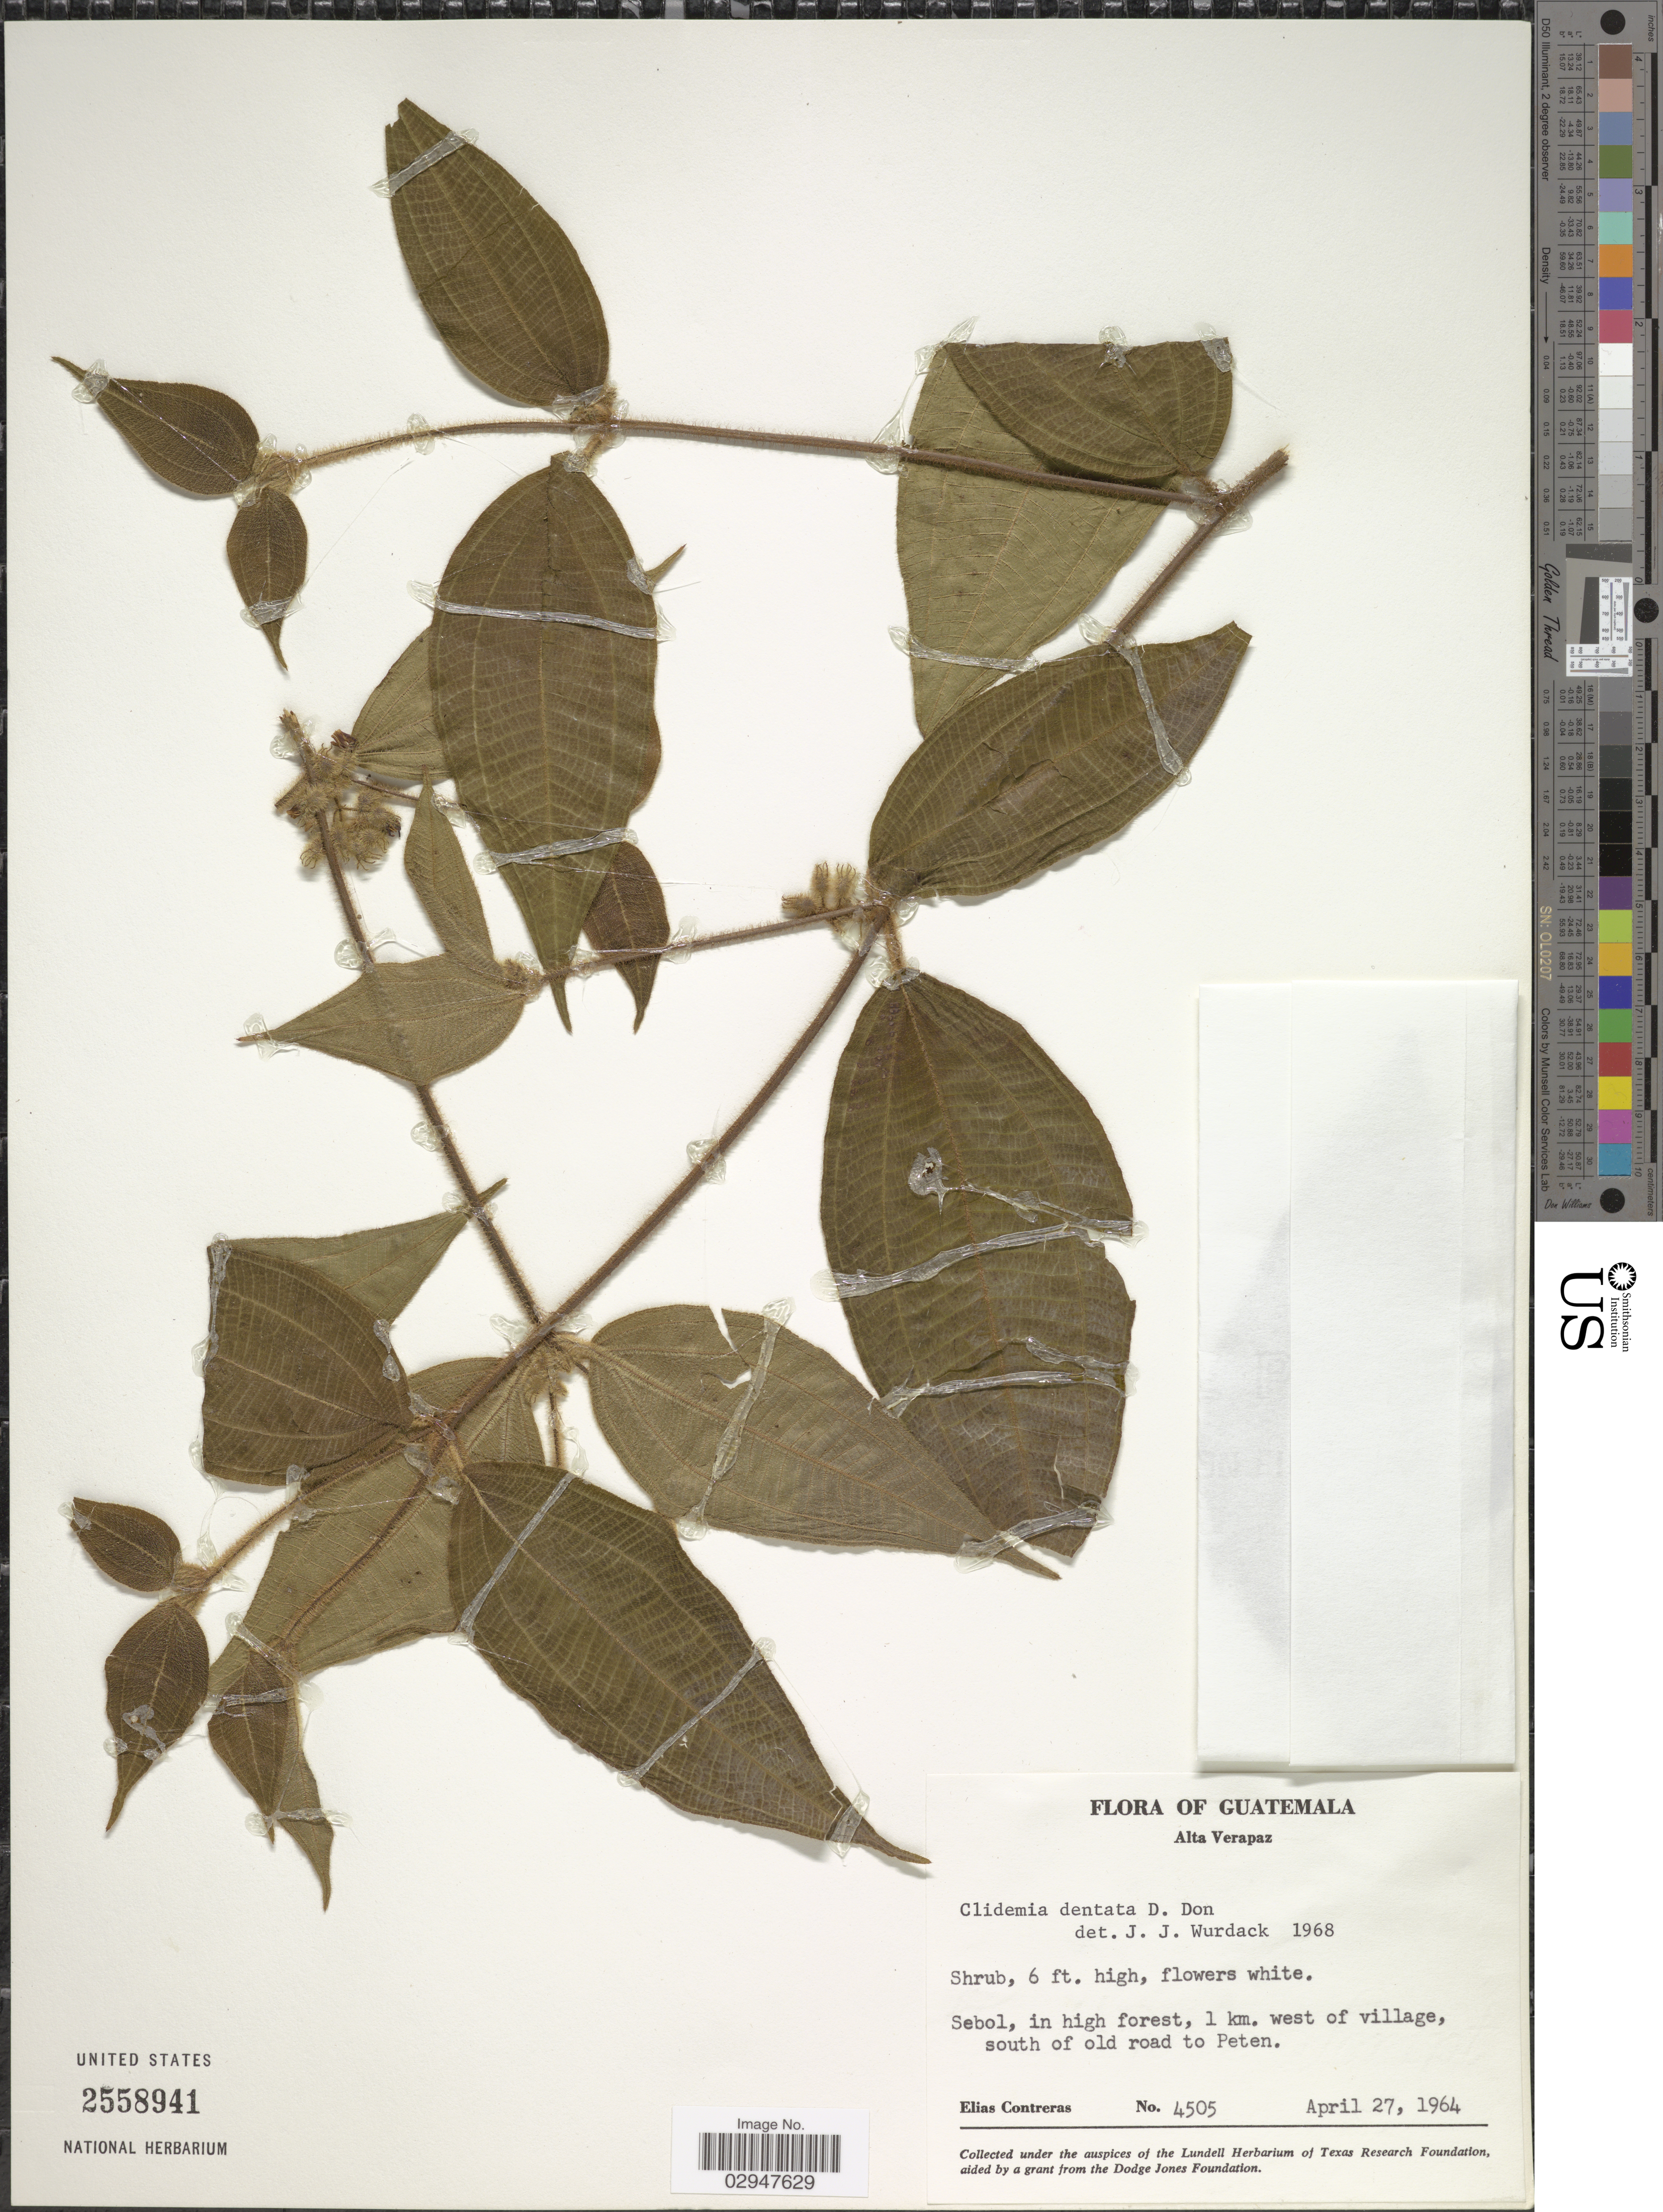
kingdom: Plantae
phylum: Tracheophyta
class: Magnoliopsida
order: Myrtales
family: Melastomataceae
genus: Clidemia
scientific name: Clidemia dentata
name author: D. Don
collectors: E. Contreras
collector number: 4505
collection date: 1964-04-27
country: Guatemala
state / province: Alta Verapaz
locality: Sebol, 1 km. west of village, south of old road to Peten.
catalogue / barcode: US 2558941